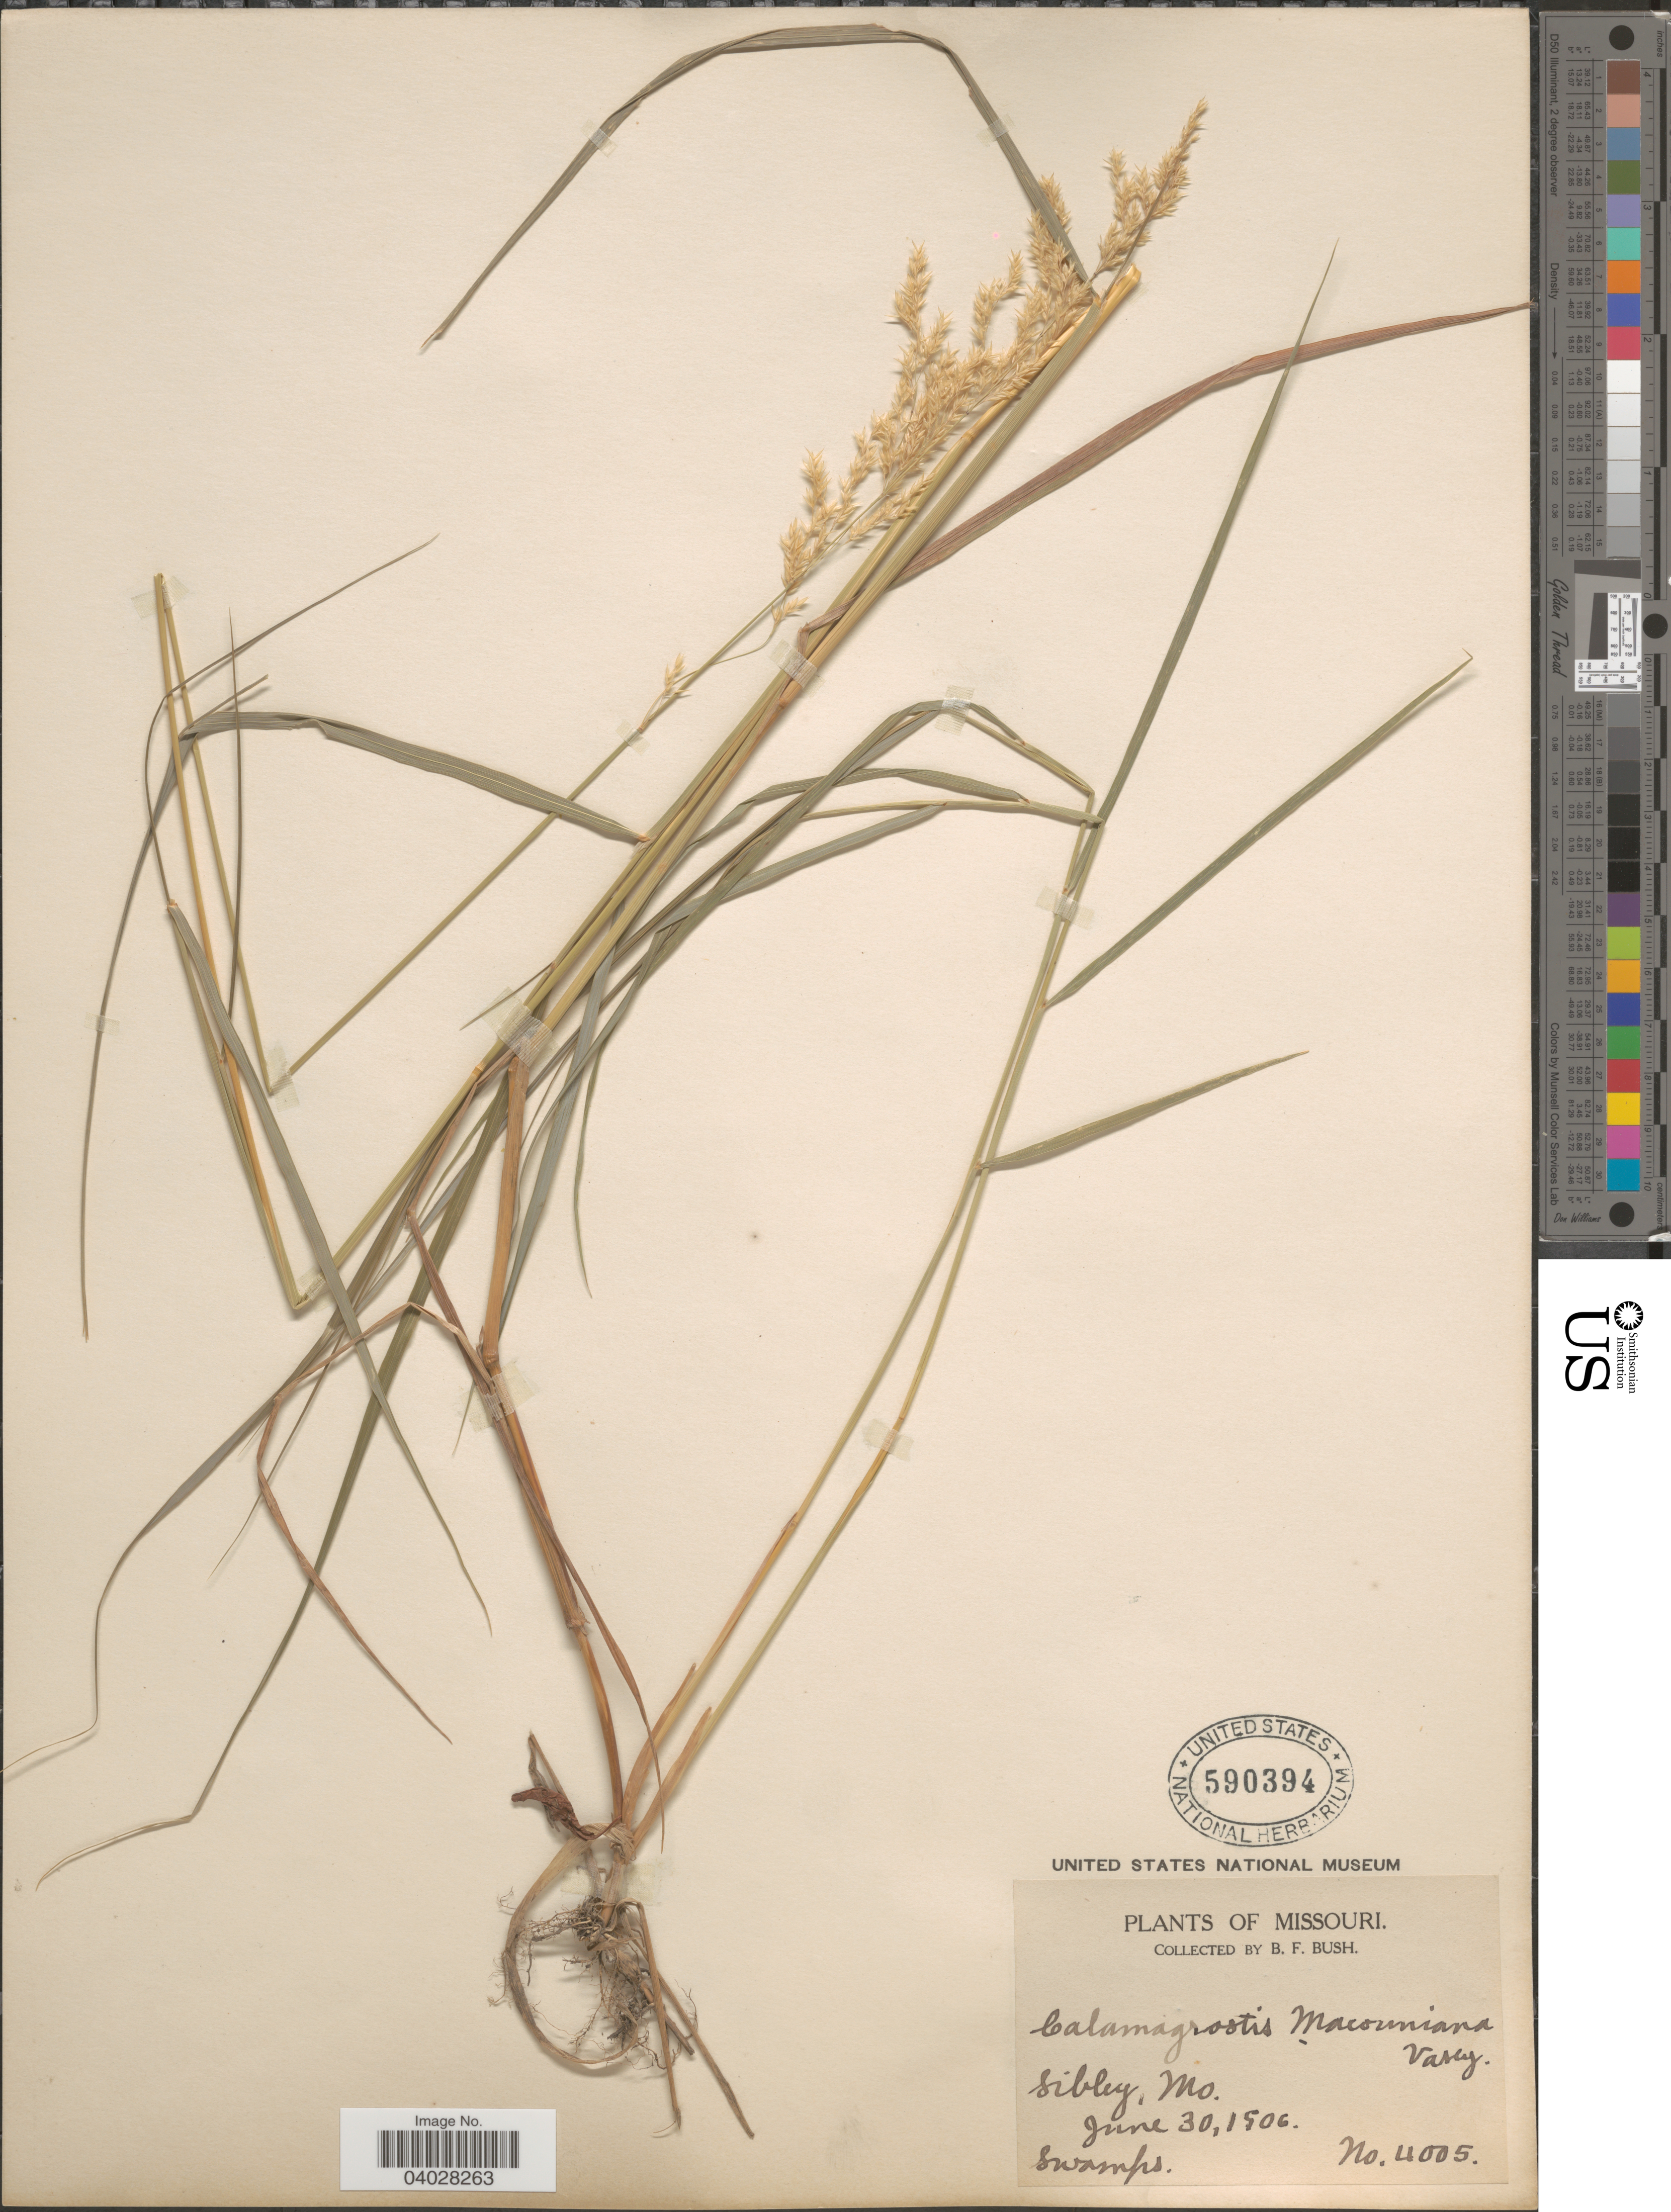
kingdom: Plantae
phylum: Tracheophyta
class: Liliopsida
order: Poales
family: Poaceae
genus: Calamagrostis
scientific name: Calamagrostis canadensis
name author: (Michx.) P. Beauv.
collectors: B. F. Bush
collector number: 4005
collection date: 1906-06-30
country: United States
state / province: Missouri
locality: Sibley.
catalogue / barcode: US 590394